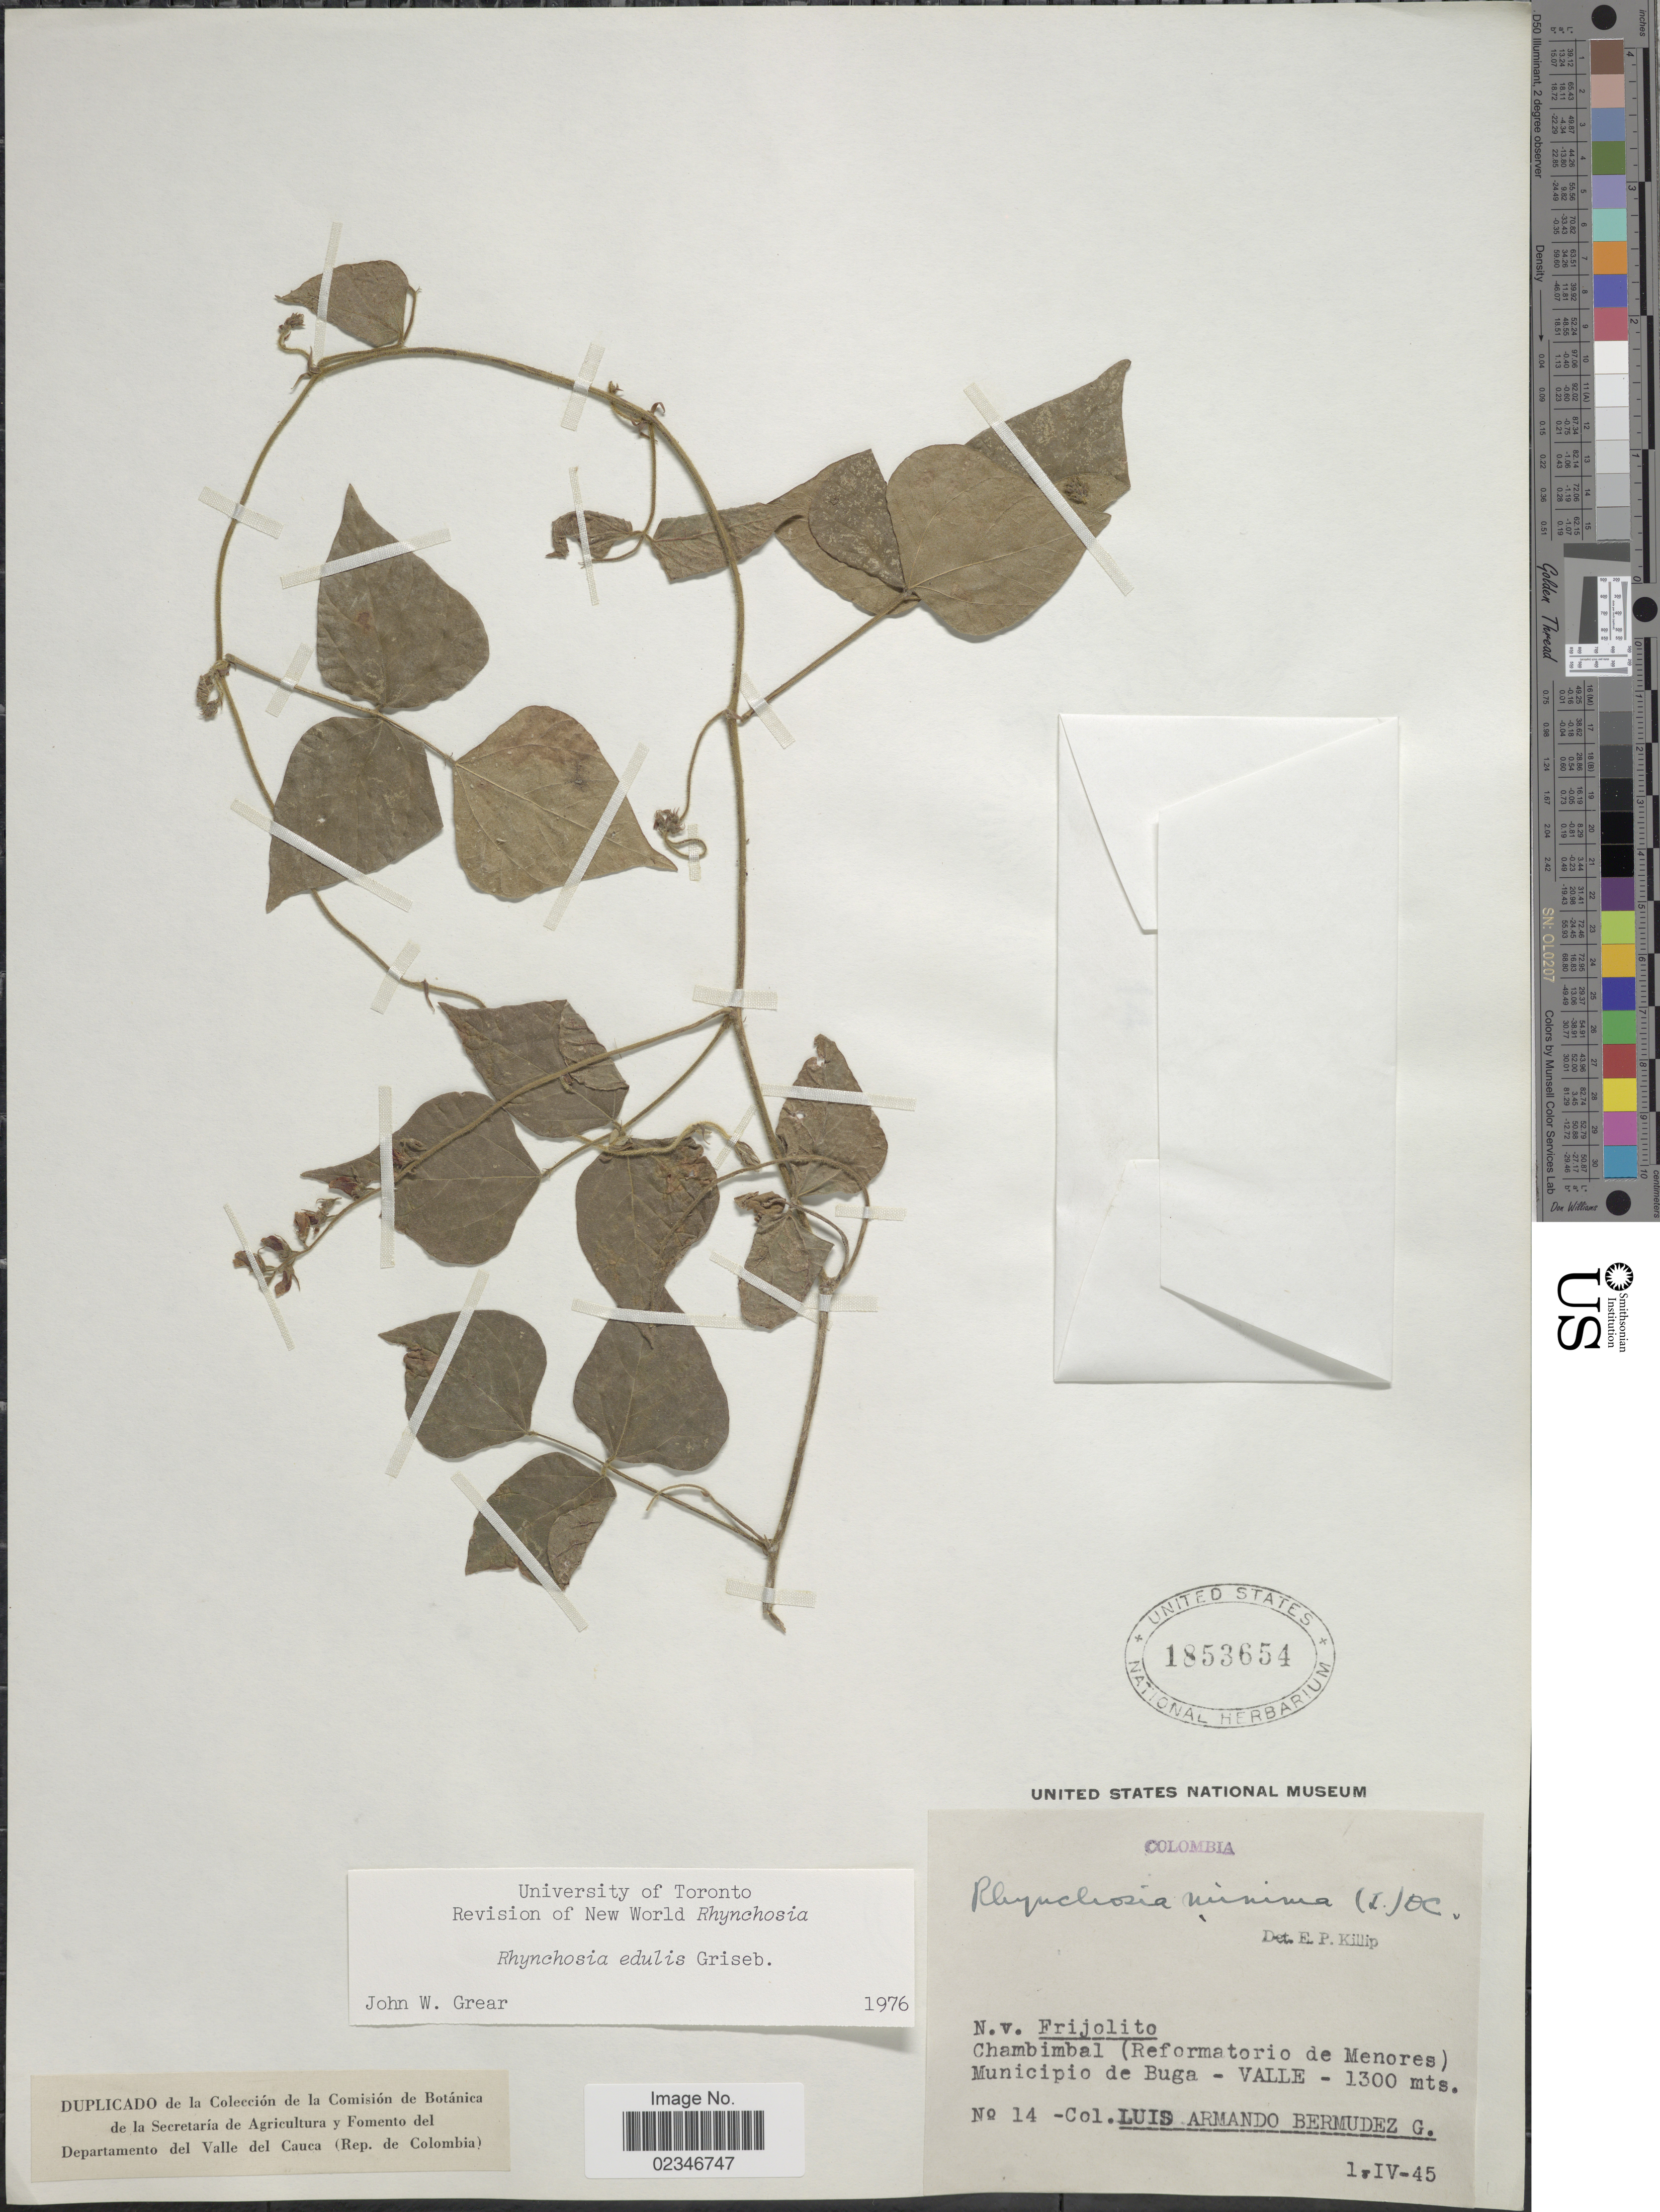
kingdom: Plantae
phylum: Tracheophyta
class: Magnoliopsida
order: Fabales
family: Fabaceae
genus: Rhynchosia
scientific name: Rhynchosia edulis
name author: Griseb.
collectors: L. Bermudez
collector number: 14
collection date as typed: Transcribed d/m/y: 1/4/45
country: Colombia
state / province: Valle del Cauca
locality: Chambimbal (Reformatorio de Menores) Municipio de Buga, Valle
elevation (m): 1300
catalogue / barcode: US 1853654